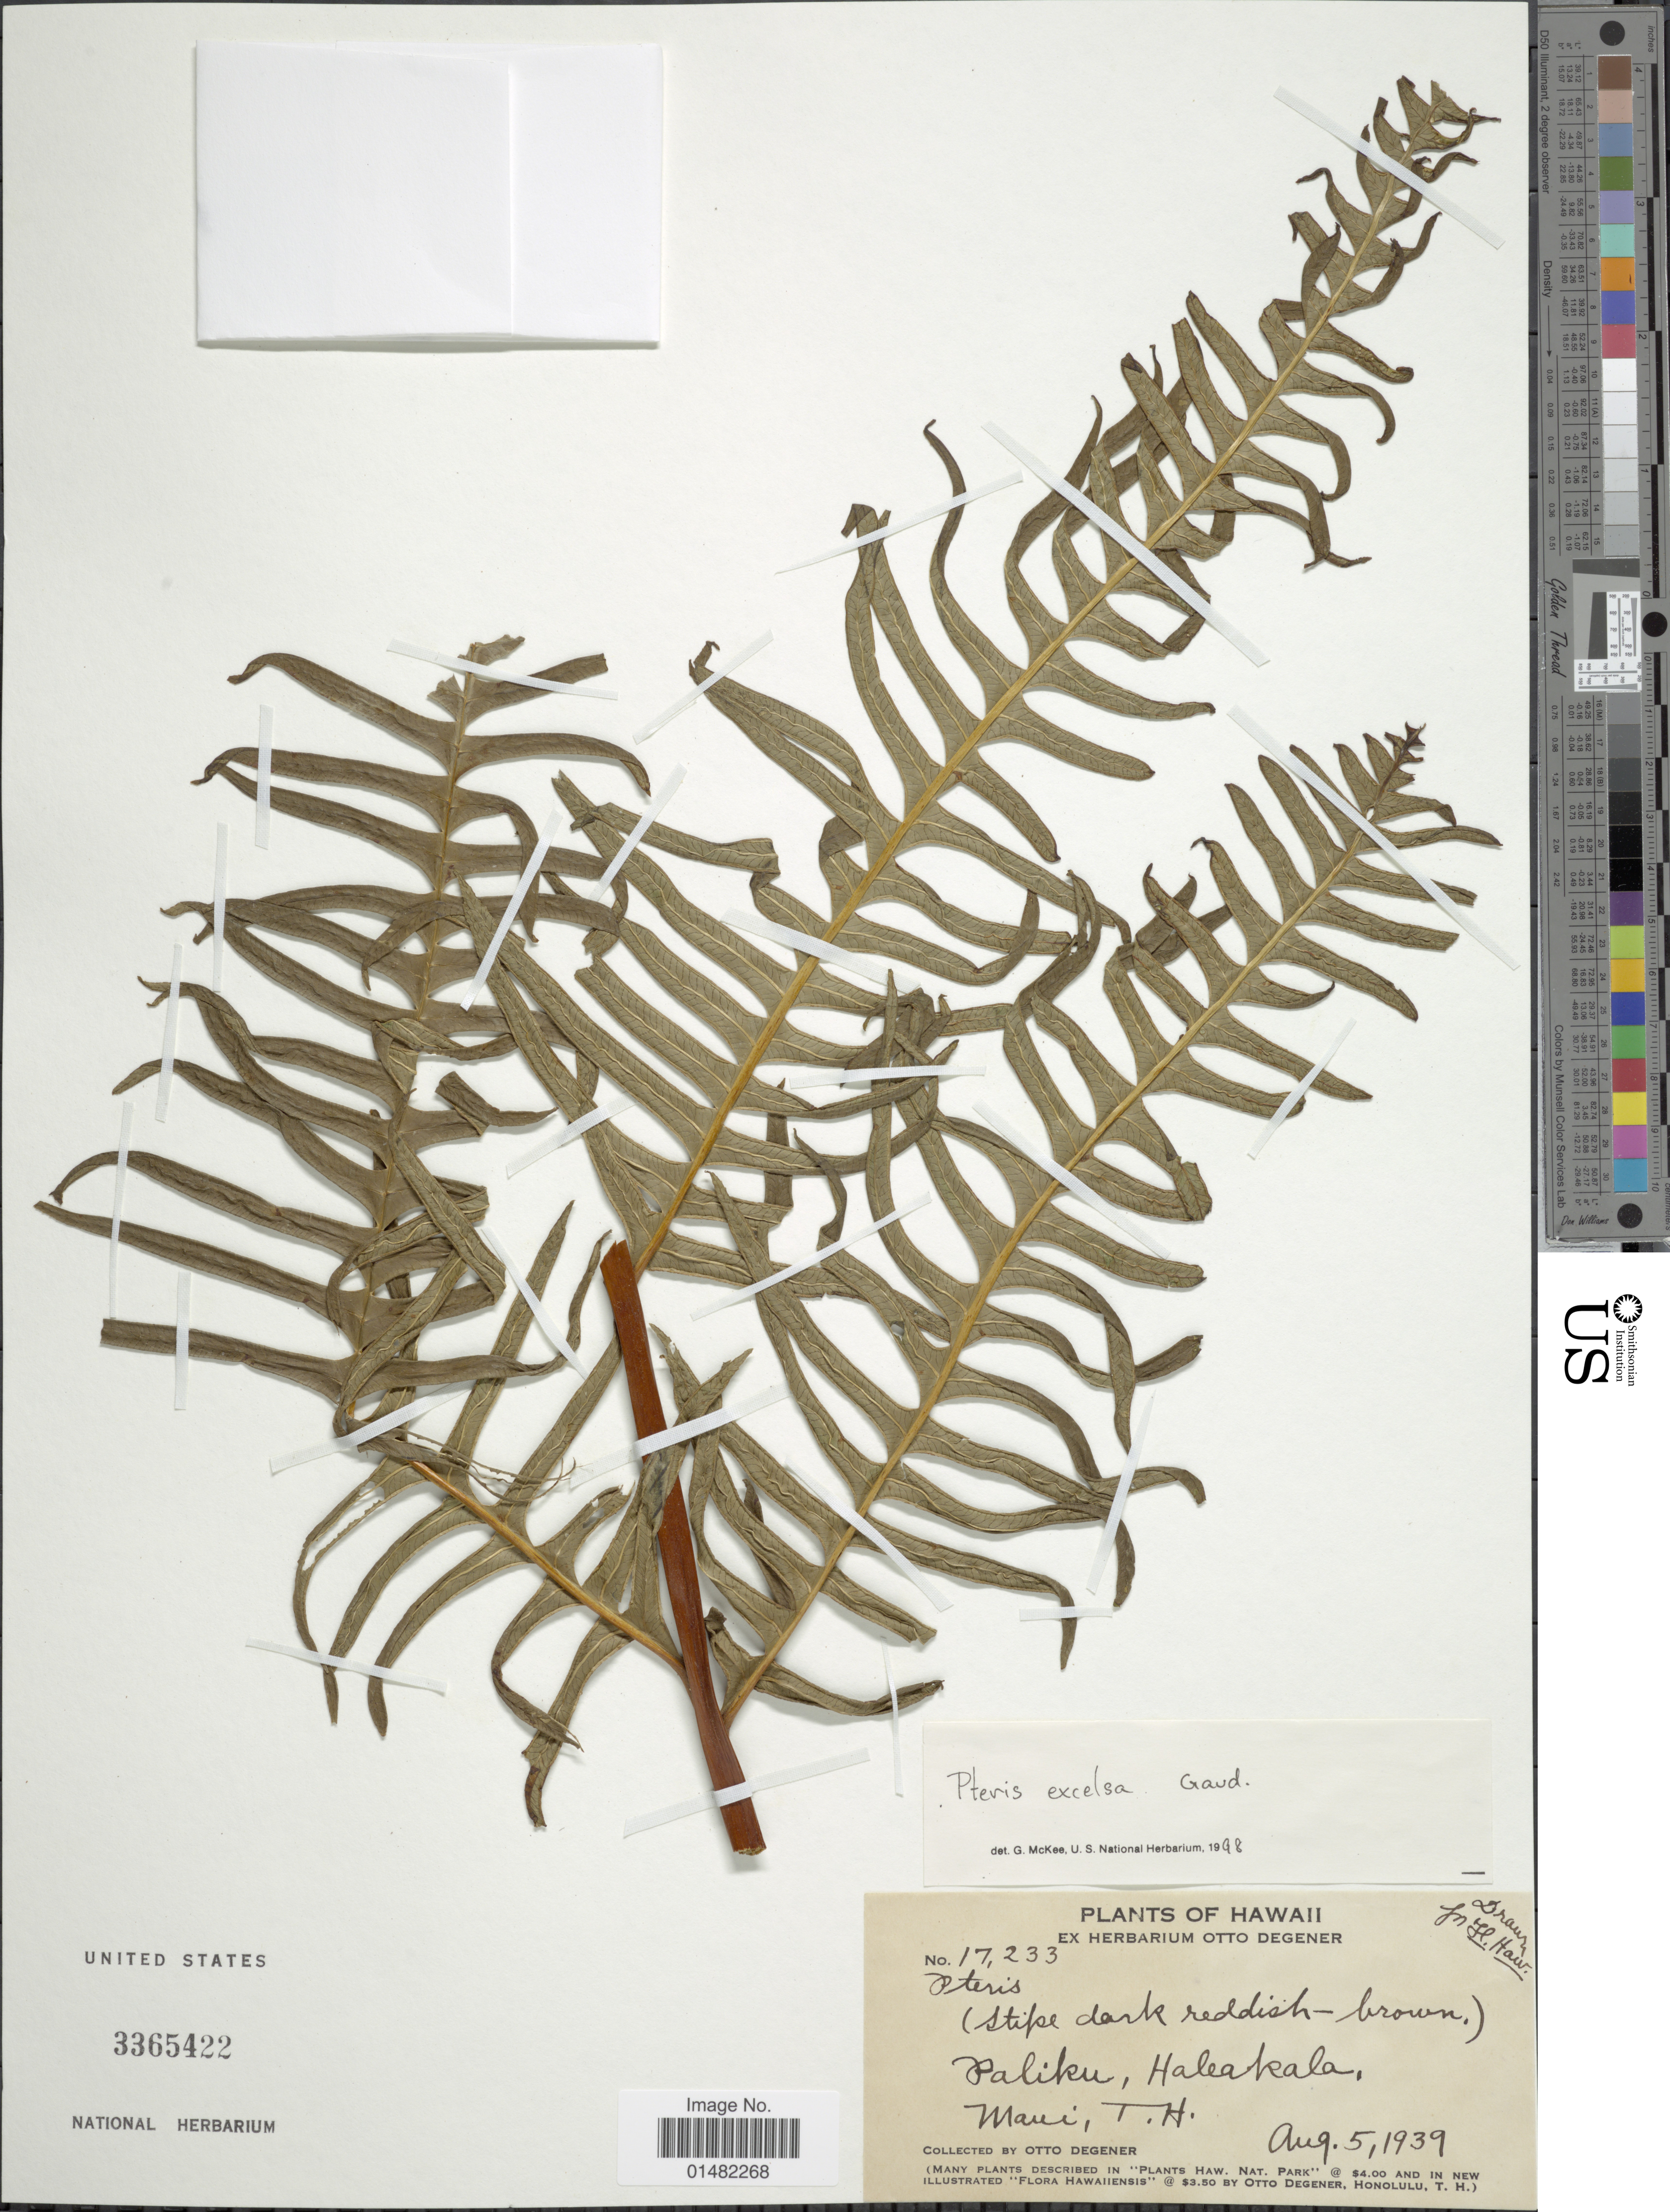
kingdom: Plantae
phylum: Tracheophyta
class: Polypodiopsida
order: Polypodiales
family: Pteridaceae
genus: Pteris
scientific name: Pteris terminalis var. terminalis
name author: Wall.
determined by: Wagner, W. L., (BOT), Smithsonian Institution - National Museum of Natural History (UNITED STATES)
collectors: O. Degener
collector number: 17233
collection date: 1939-08-05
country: United States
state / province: Hawaii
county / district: Maui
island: Maui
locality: Paliku, Haleakala, Maui, T. H.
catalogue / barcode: US 3365422